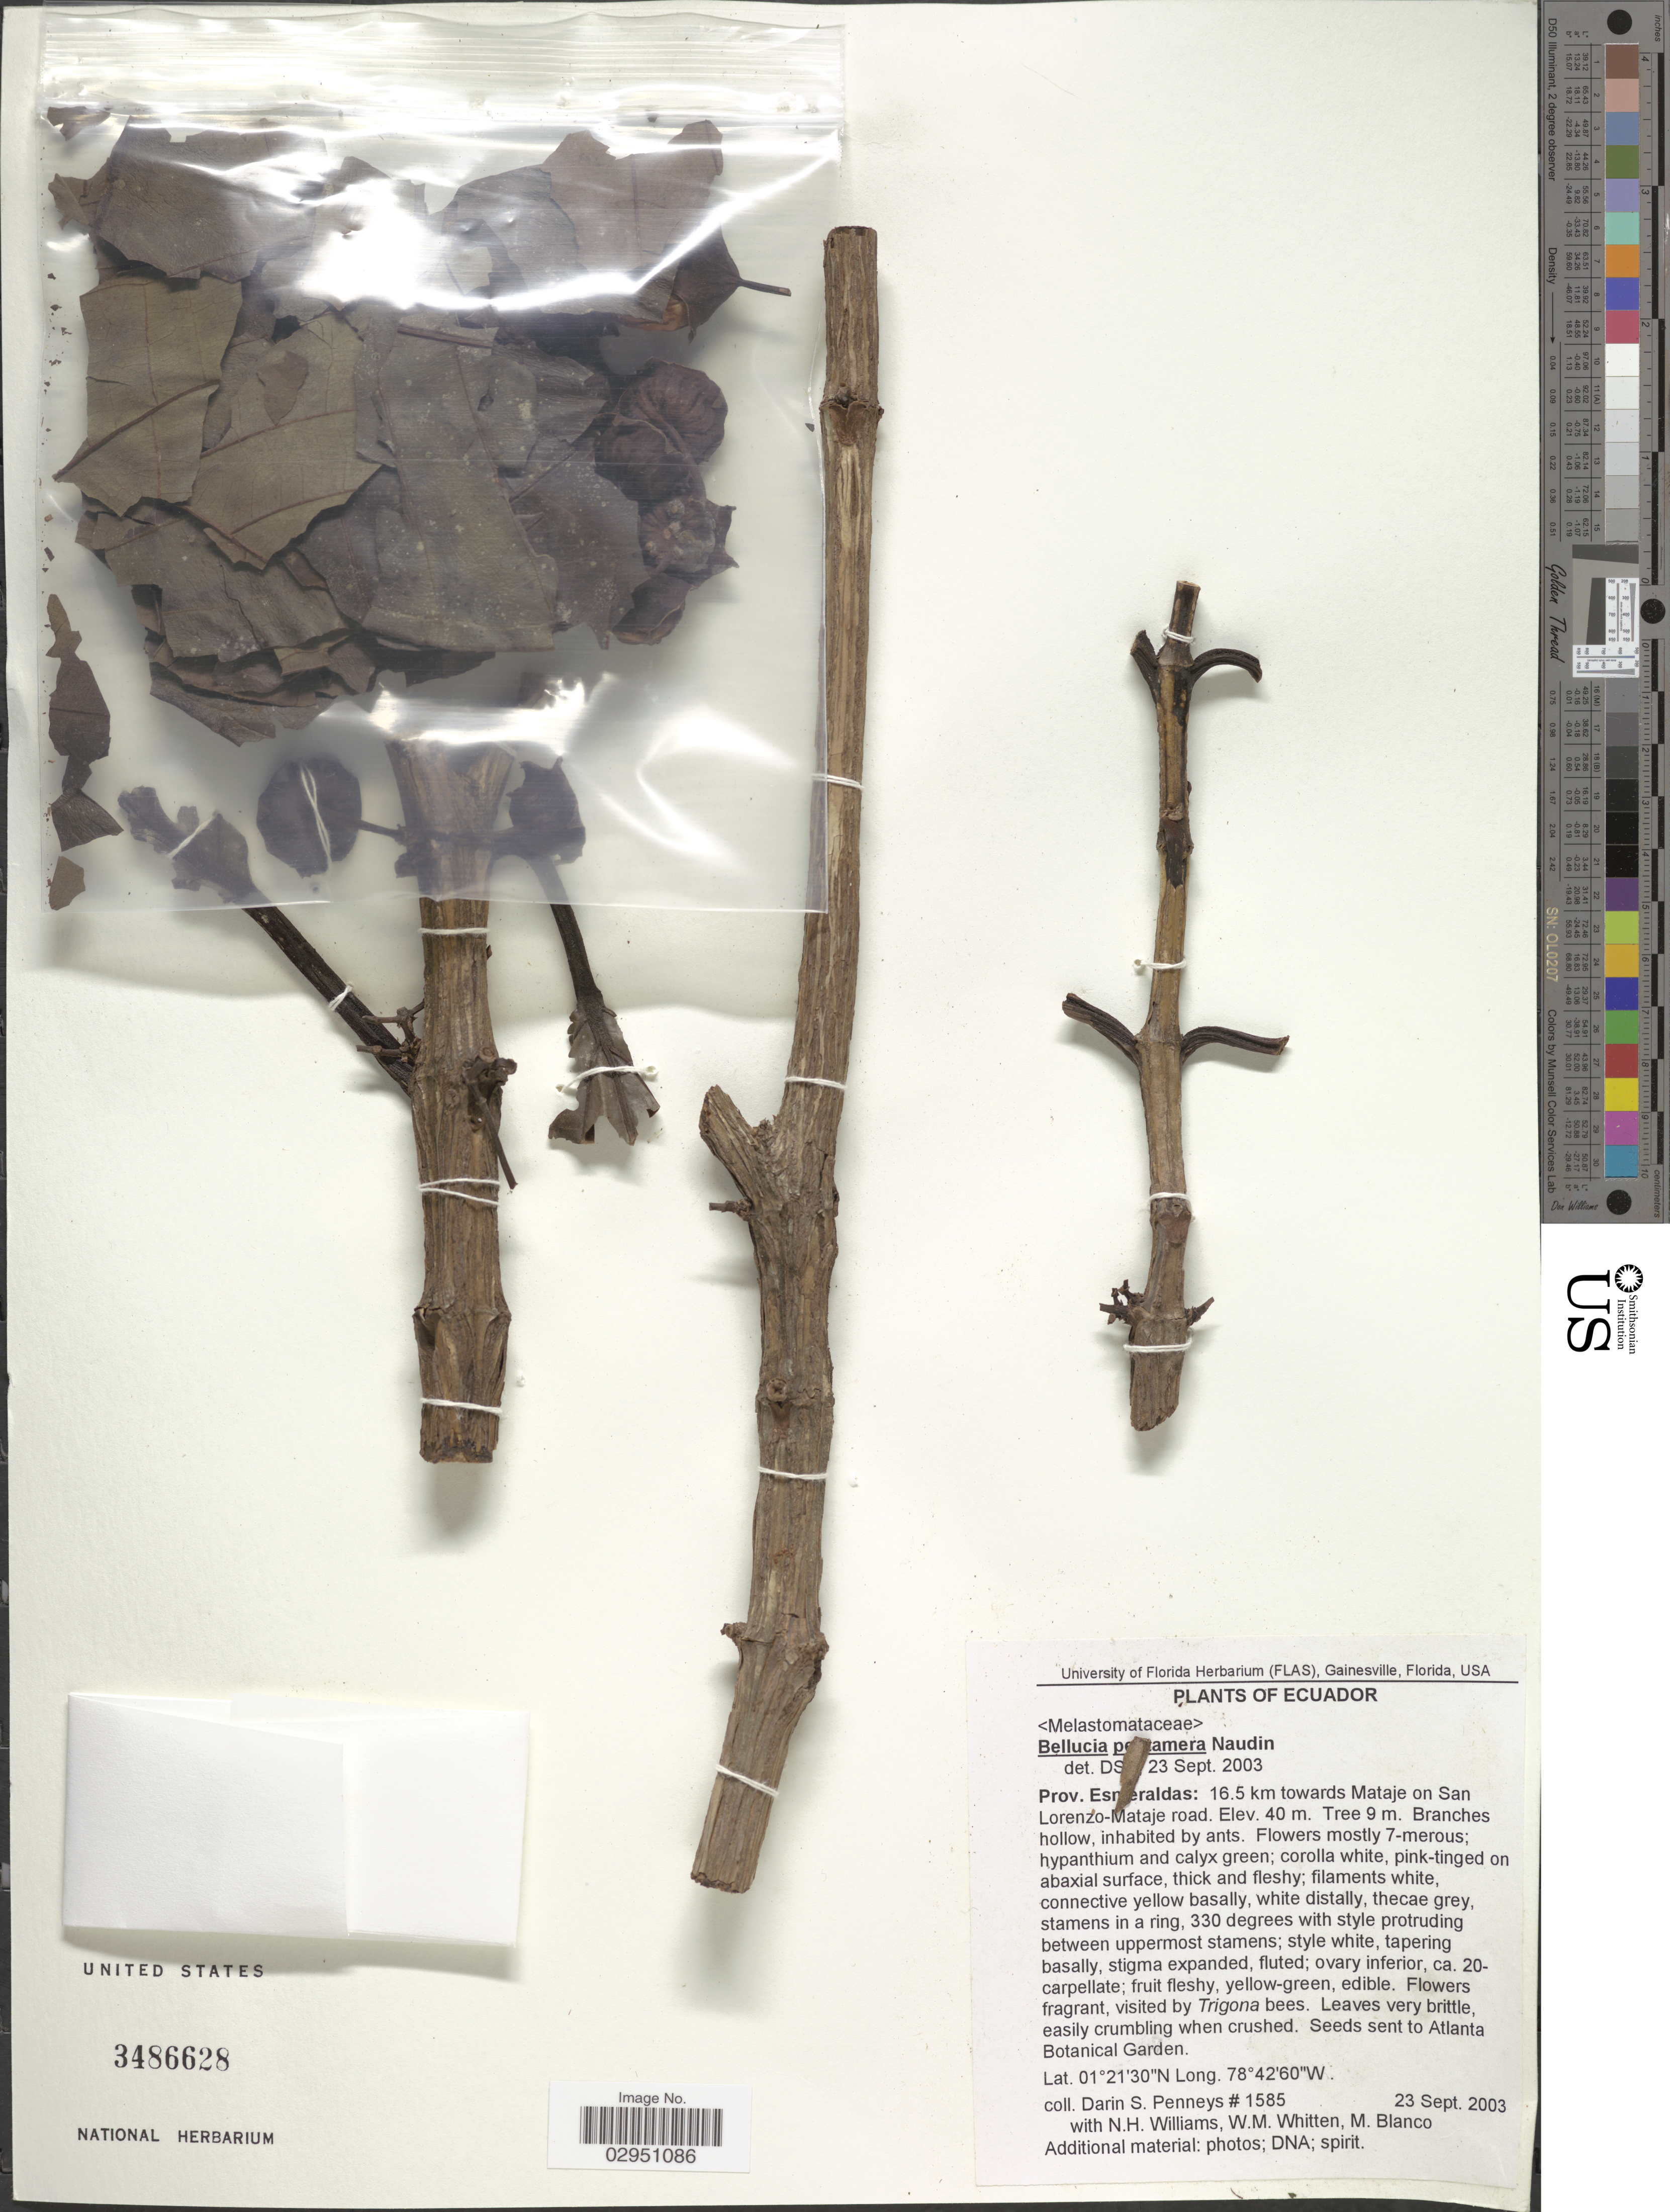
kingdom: Plantae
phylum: Tracheophyta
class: Magnoliopsida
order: Myrtales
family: Melastomataceae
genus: Bellucia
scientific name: Bellucia pentamera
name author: Naudin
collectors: D. S. Penneys, N. H. Williams, W. M. Whitten & M. Blanco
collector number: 1585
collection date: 2003-09-23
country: Ecuador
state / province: Esmeraldas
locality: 16.5 km towards Mataje on San Lorenzo-Mataje road.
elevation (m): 40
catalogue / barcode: US 3486628